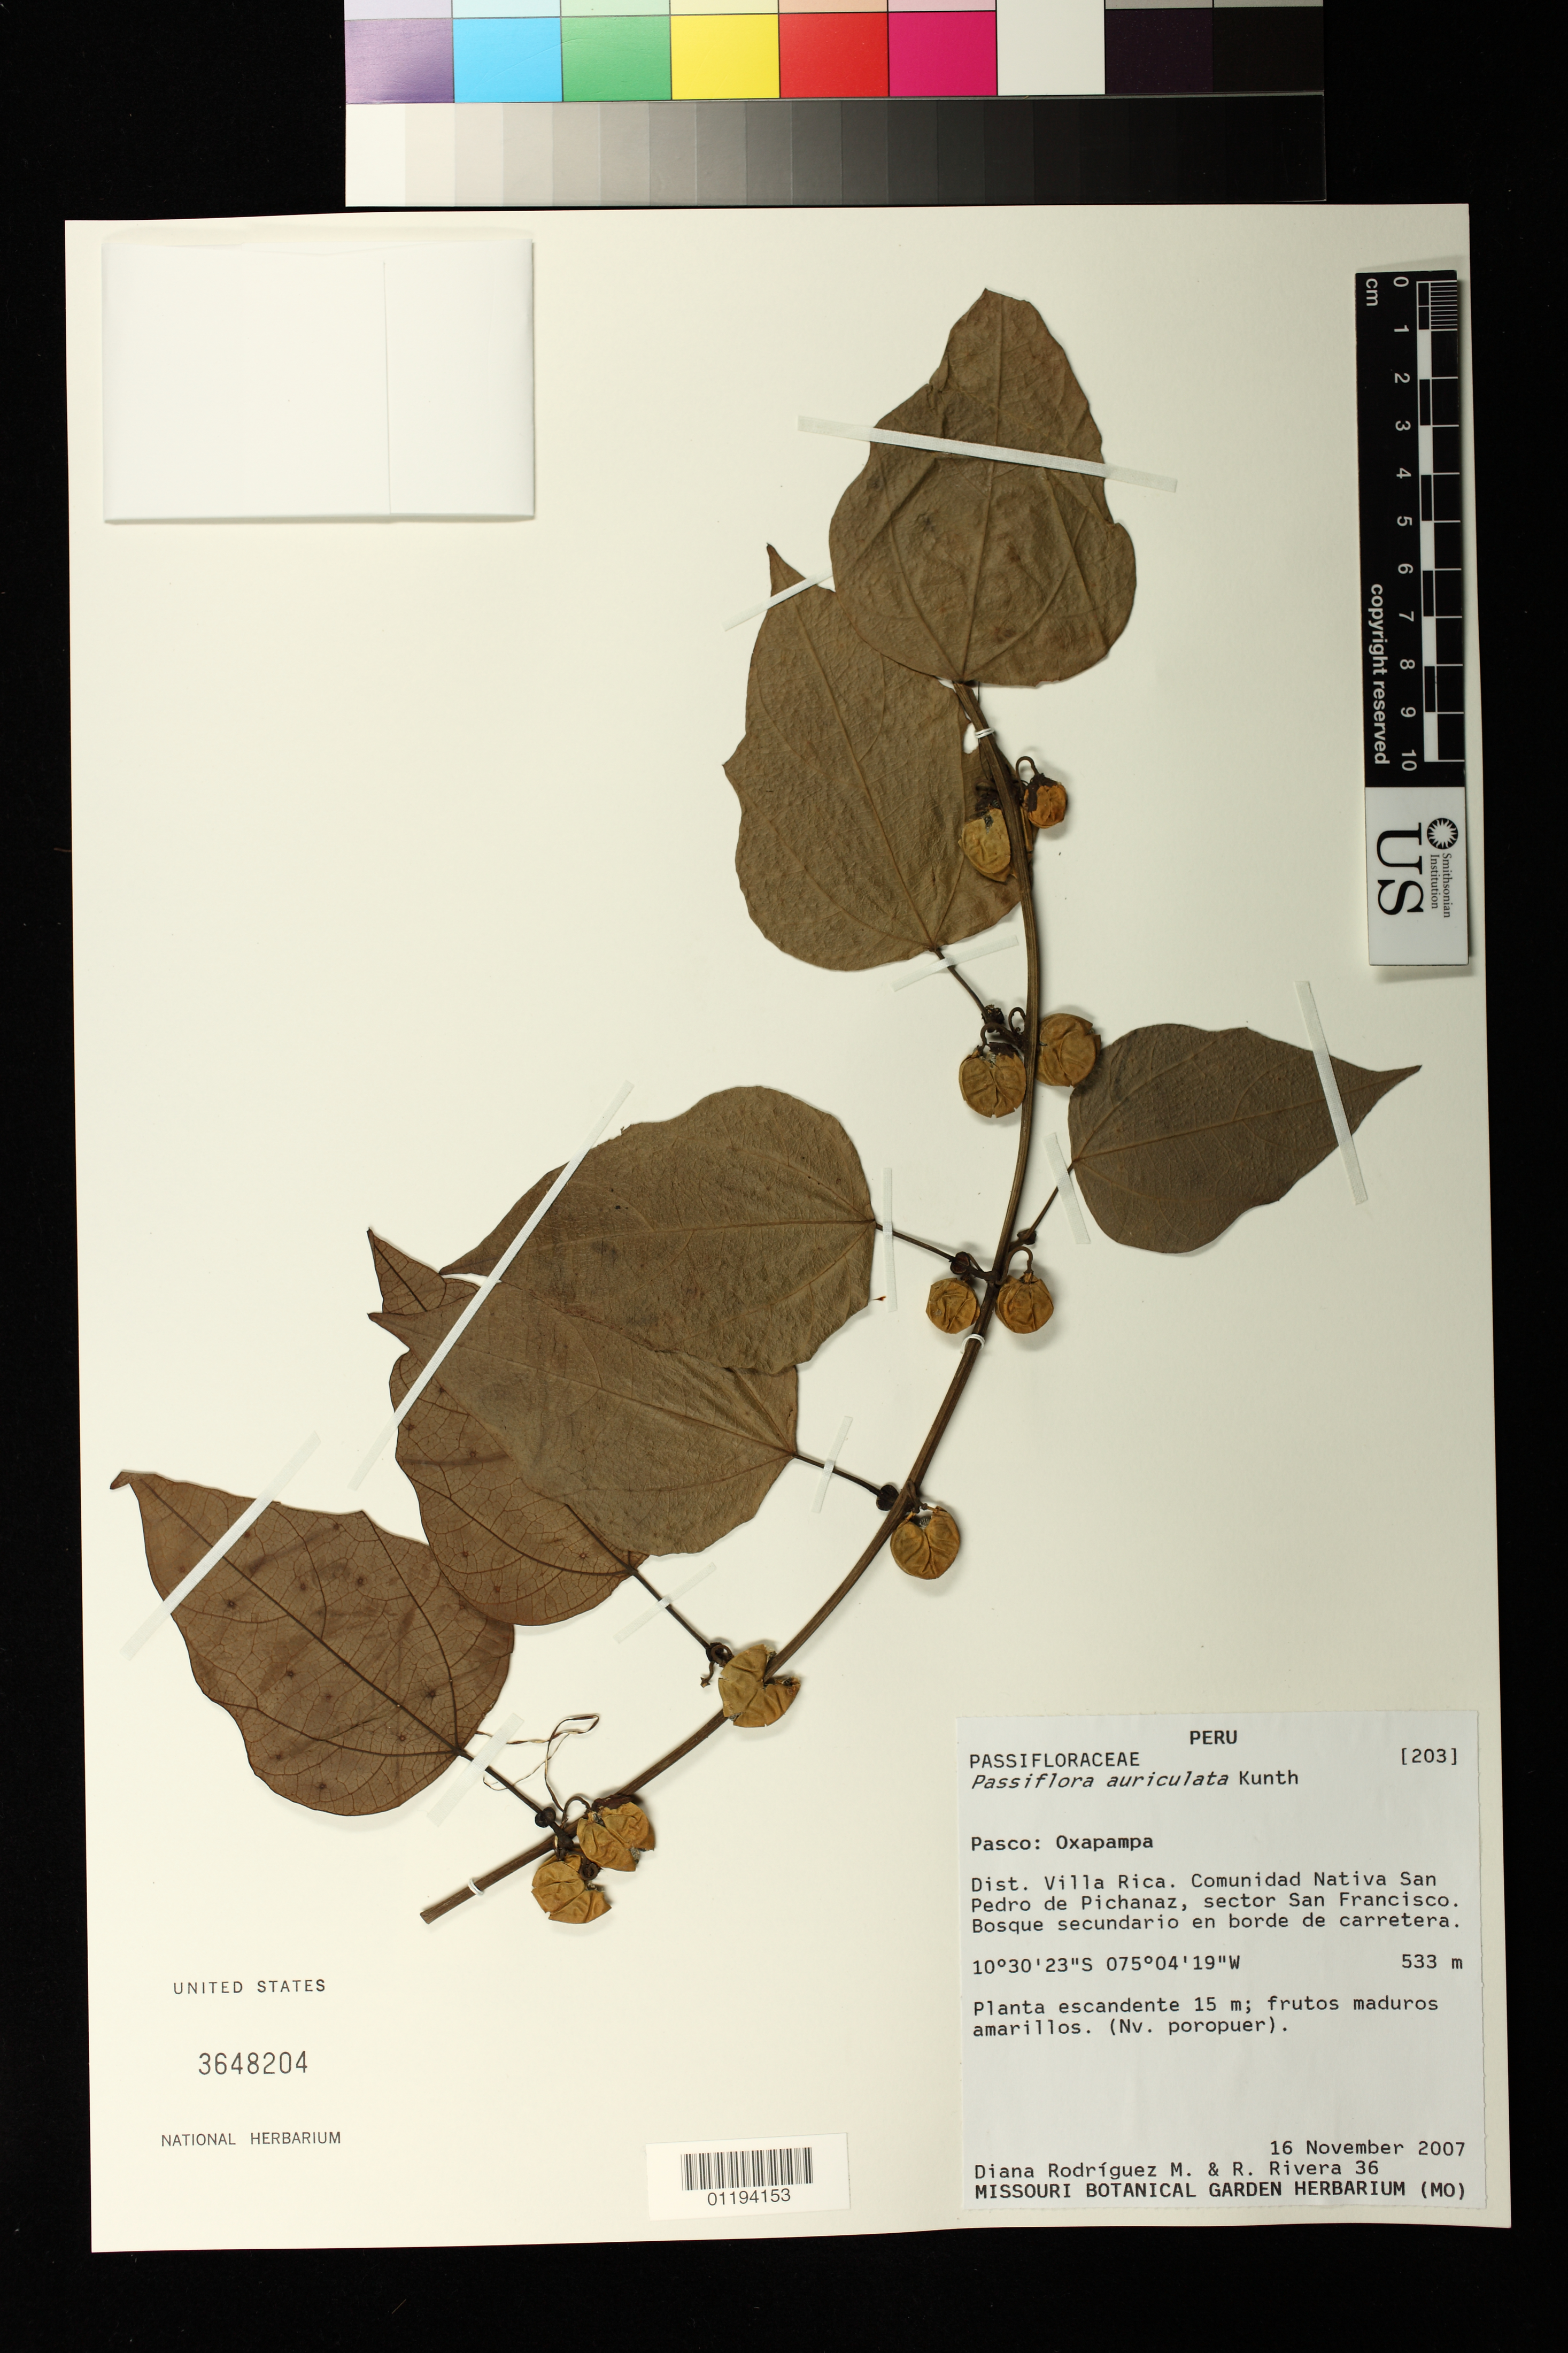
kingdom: Plantae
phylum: Tracheophyta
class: Magnoliopsida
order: Malpighiales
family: Passifloraceae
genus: Passiflora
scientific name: Passiflora auriculata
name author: Kunth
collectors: D. M. Rodríguez & R. Rivera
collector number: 36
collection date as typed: Nov 16 2007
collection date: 2007-11-16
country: Peru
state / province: Pasco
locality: Pasco: Oxapampa. Dist. Villa Rica. Comunidad Nativa San Pedro de Pichanaz, sector San Francisco.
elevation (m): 533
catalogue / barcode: US 3648204